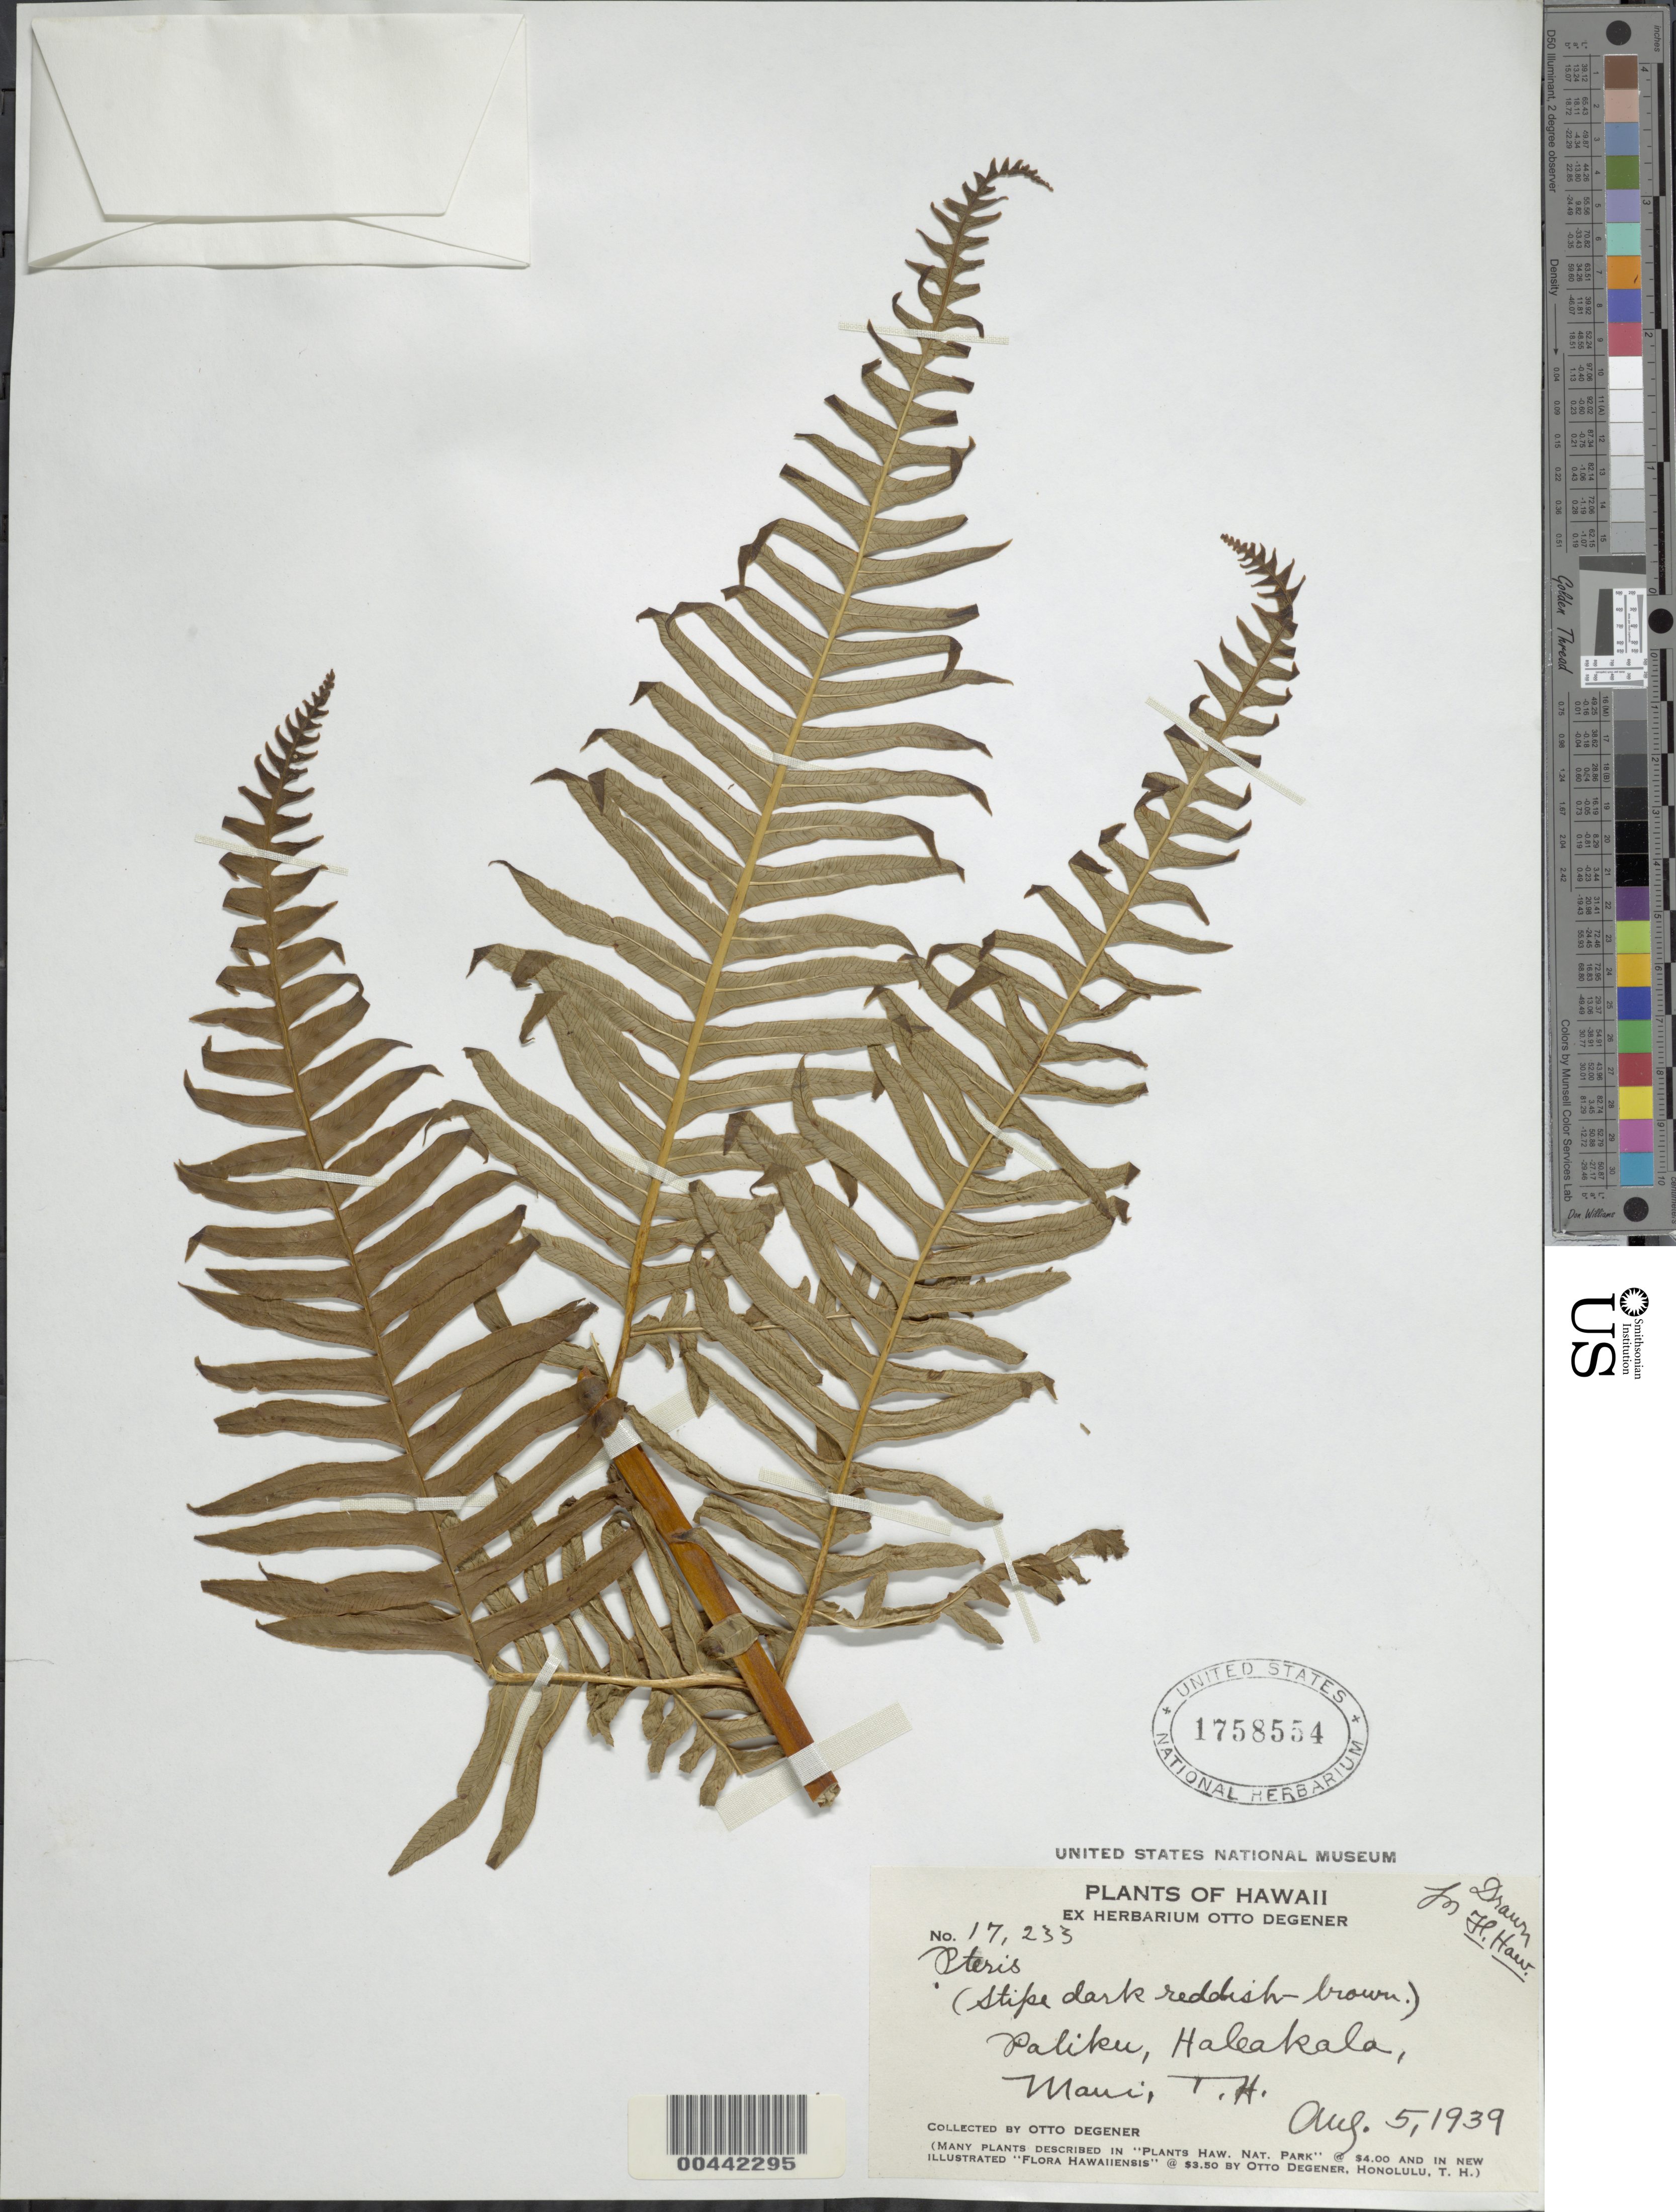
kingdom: Plantae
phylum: Tracheophyta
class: Polypodiopsida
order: Polypodiales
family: Pteridaceae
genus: Pteris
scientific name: Pteris sp.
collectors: O. Degener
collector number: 17233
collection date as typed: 5 Aug 1939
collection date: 1939-08-05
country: United States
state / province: Hawaii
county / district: Maui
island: Maui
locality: Paliku, Haleakala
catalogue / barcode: US 1758554